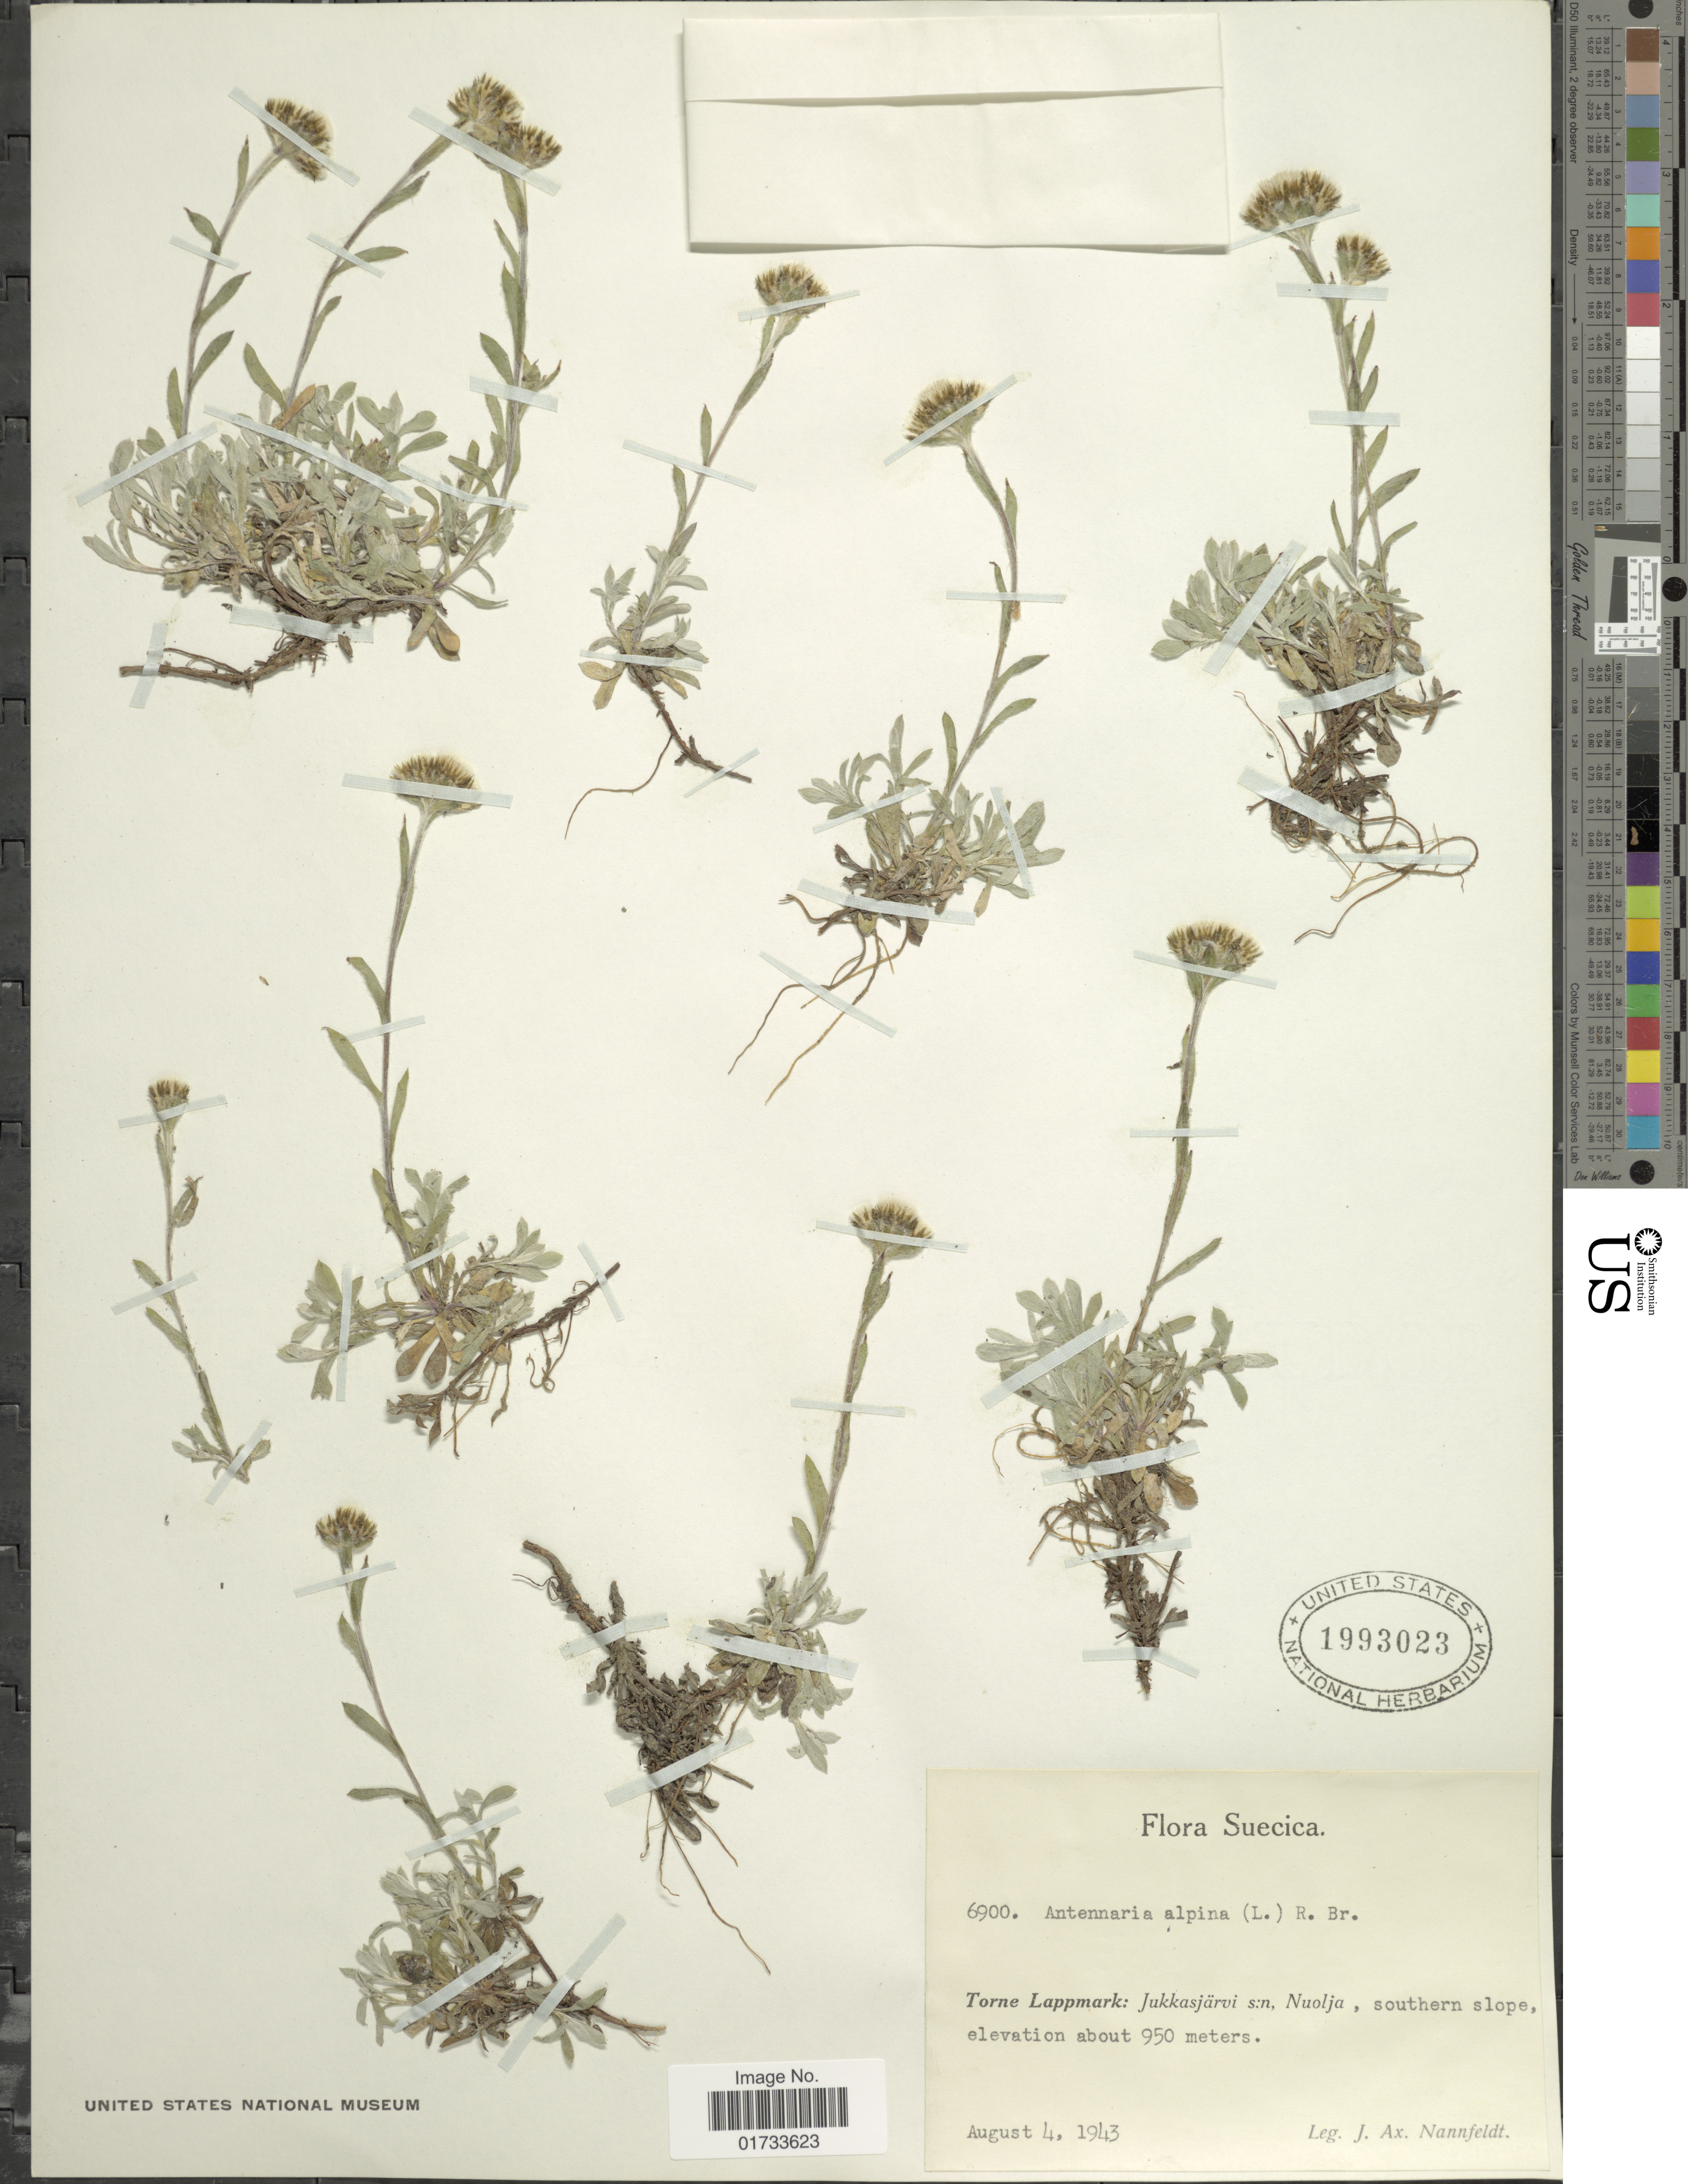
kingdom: Plantae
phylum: Tracheophyta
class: Magnoliopsida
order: Asterales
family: Asteraceae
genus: Antennaria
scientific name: Antennaria alpina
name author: (L.) Gaertn.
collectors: J. Nannfeldt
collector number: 6900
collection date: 1943-08-04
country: Sweden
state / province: Norrbotten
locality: Torne Lappmark: jukkasjärvi s;n, Nuolja, southern slope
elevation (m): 950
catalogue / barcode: US 1993023